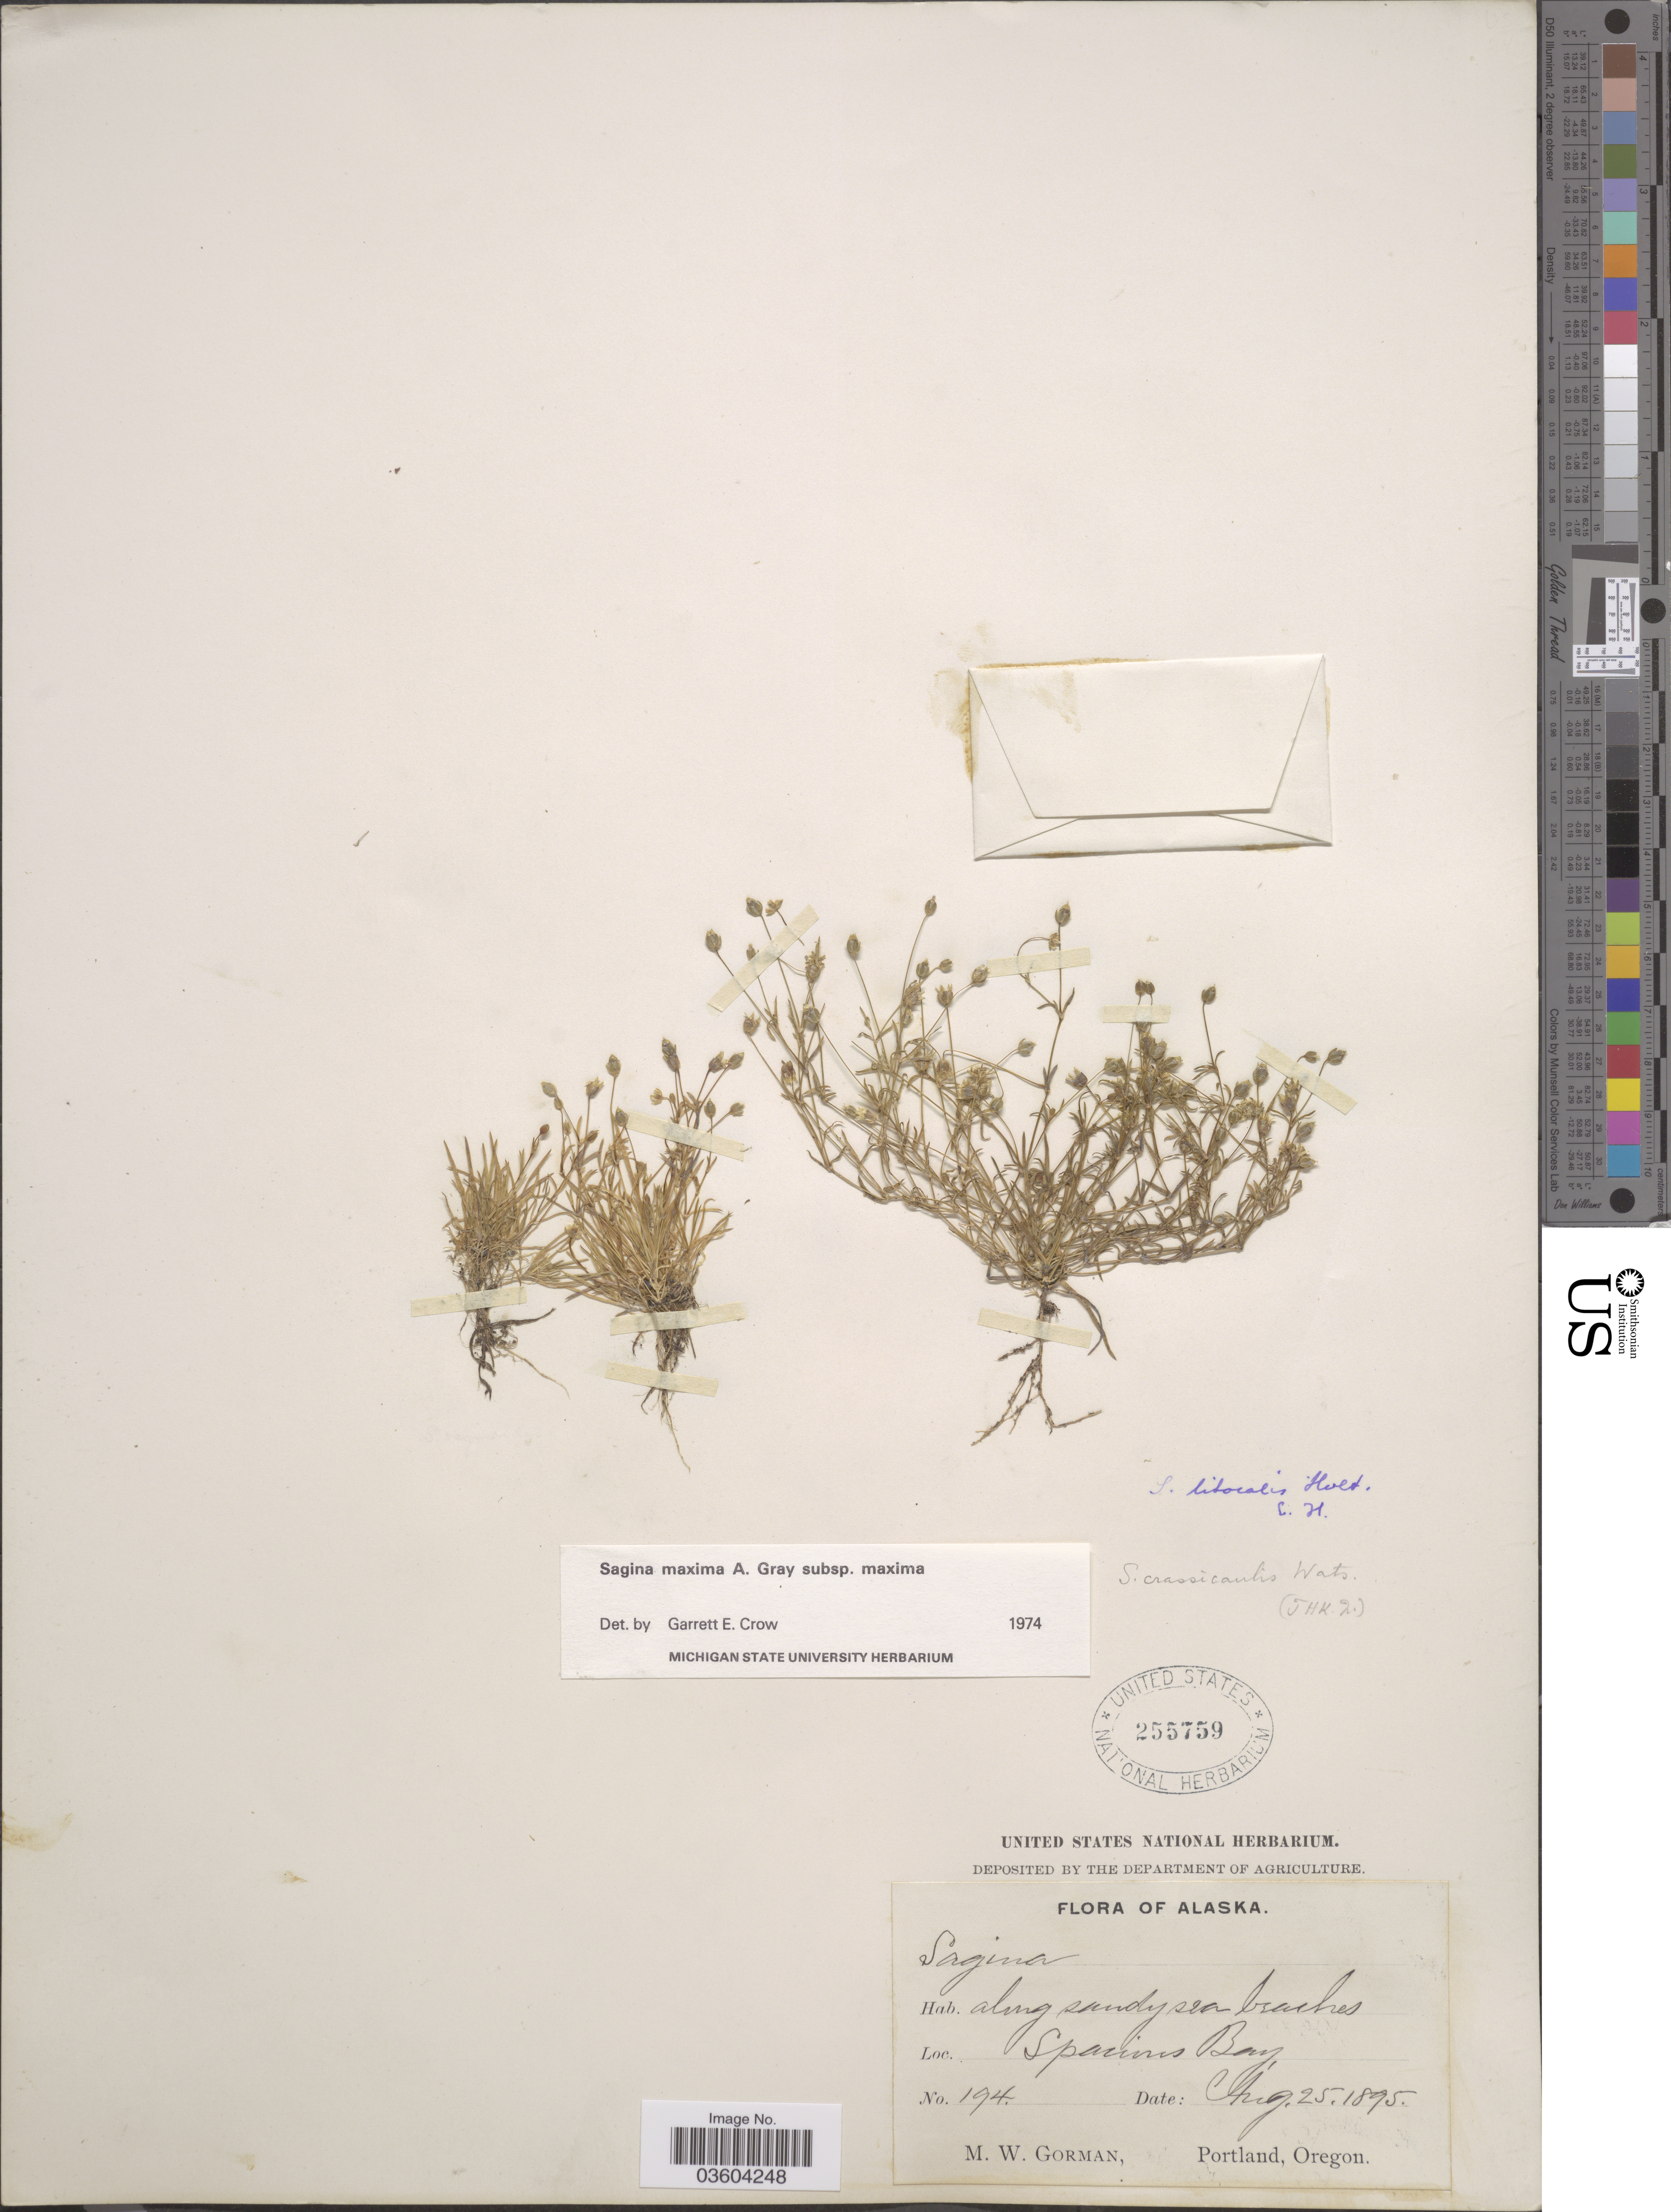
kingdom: Plantae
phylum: Tracheophyta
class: Magnoliopsida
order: Caryophyllales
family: Caryophyllaceae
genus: Sagina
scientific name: Sagina maxima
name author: A. Gray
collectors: M. W. Gorman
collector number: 194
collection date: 1895-08-25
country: United States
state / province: Alaska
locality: Spacious Bay.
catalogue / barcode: US 255759